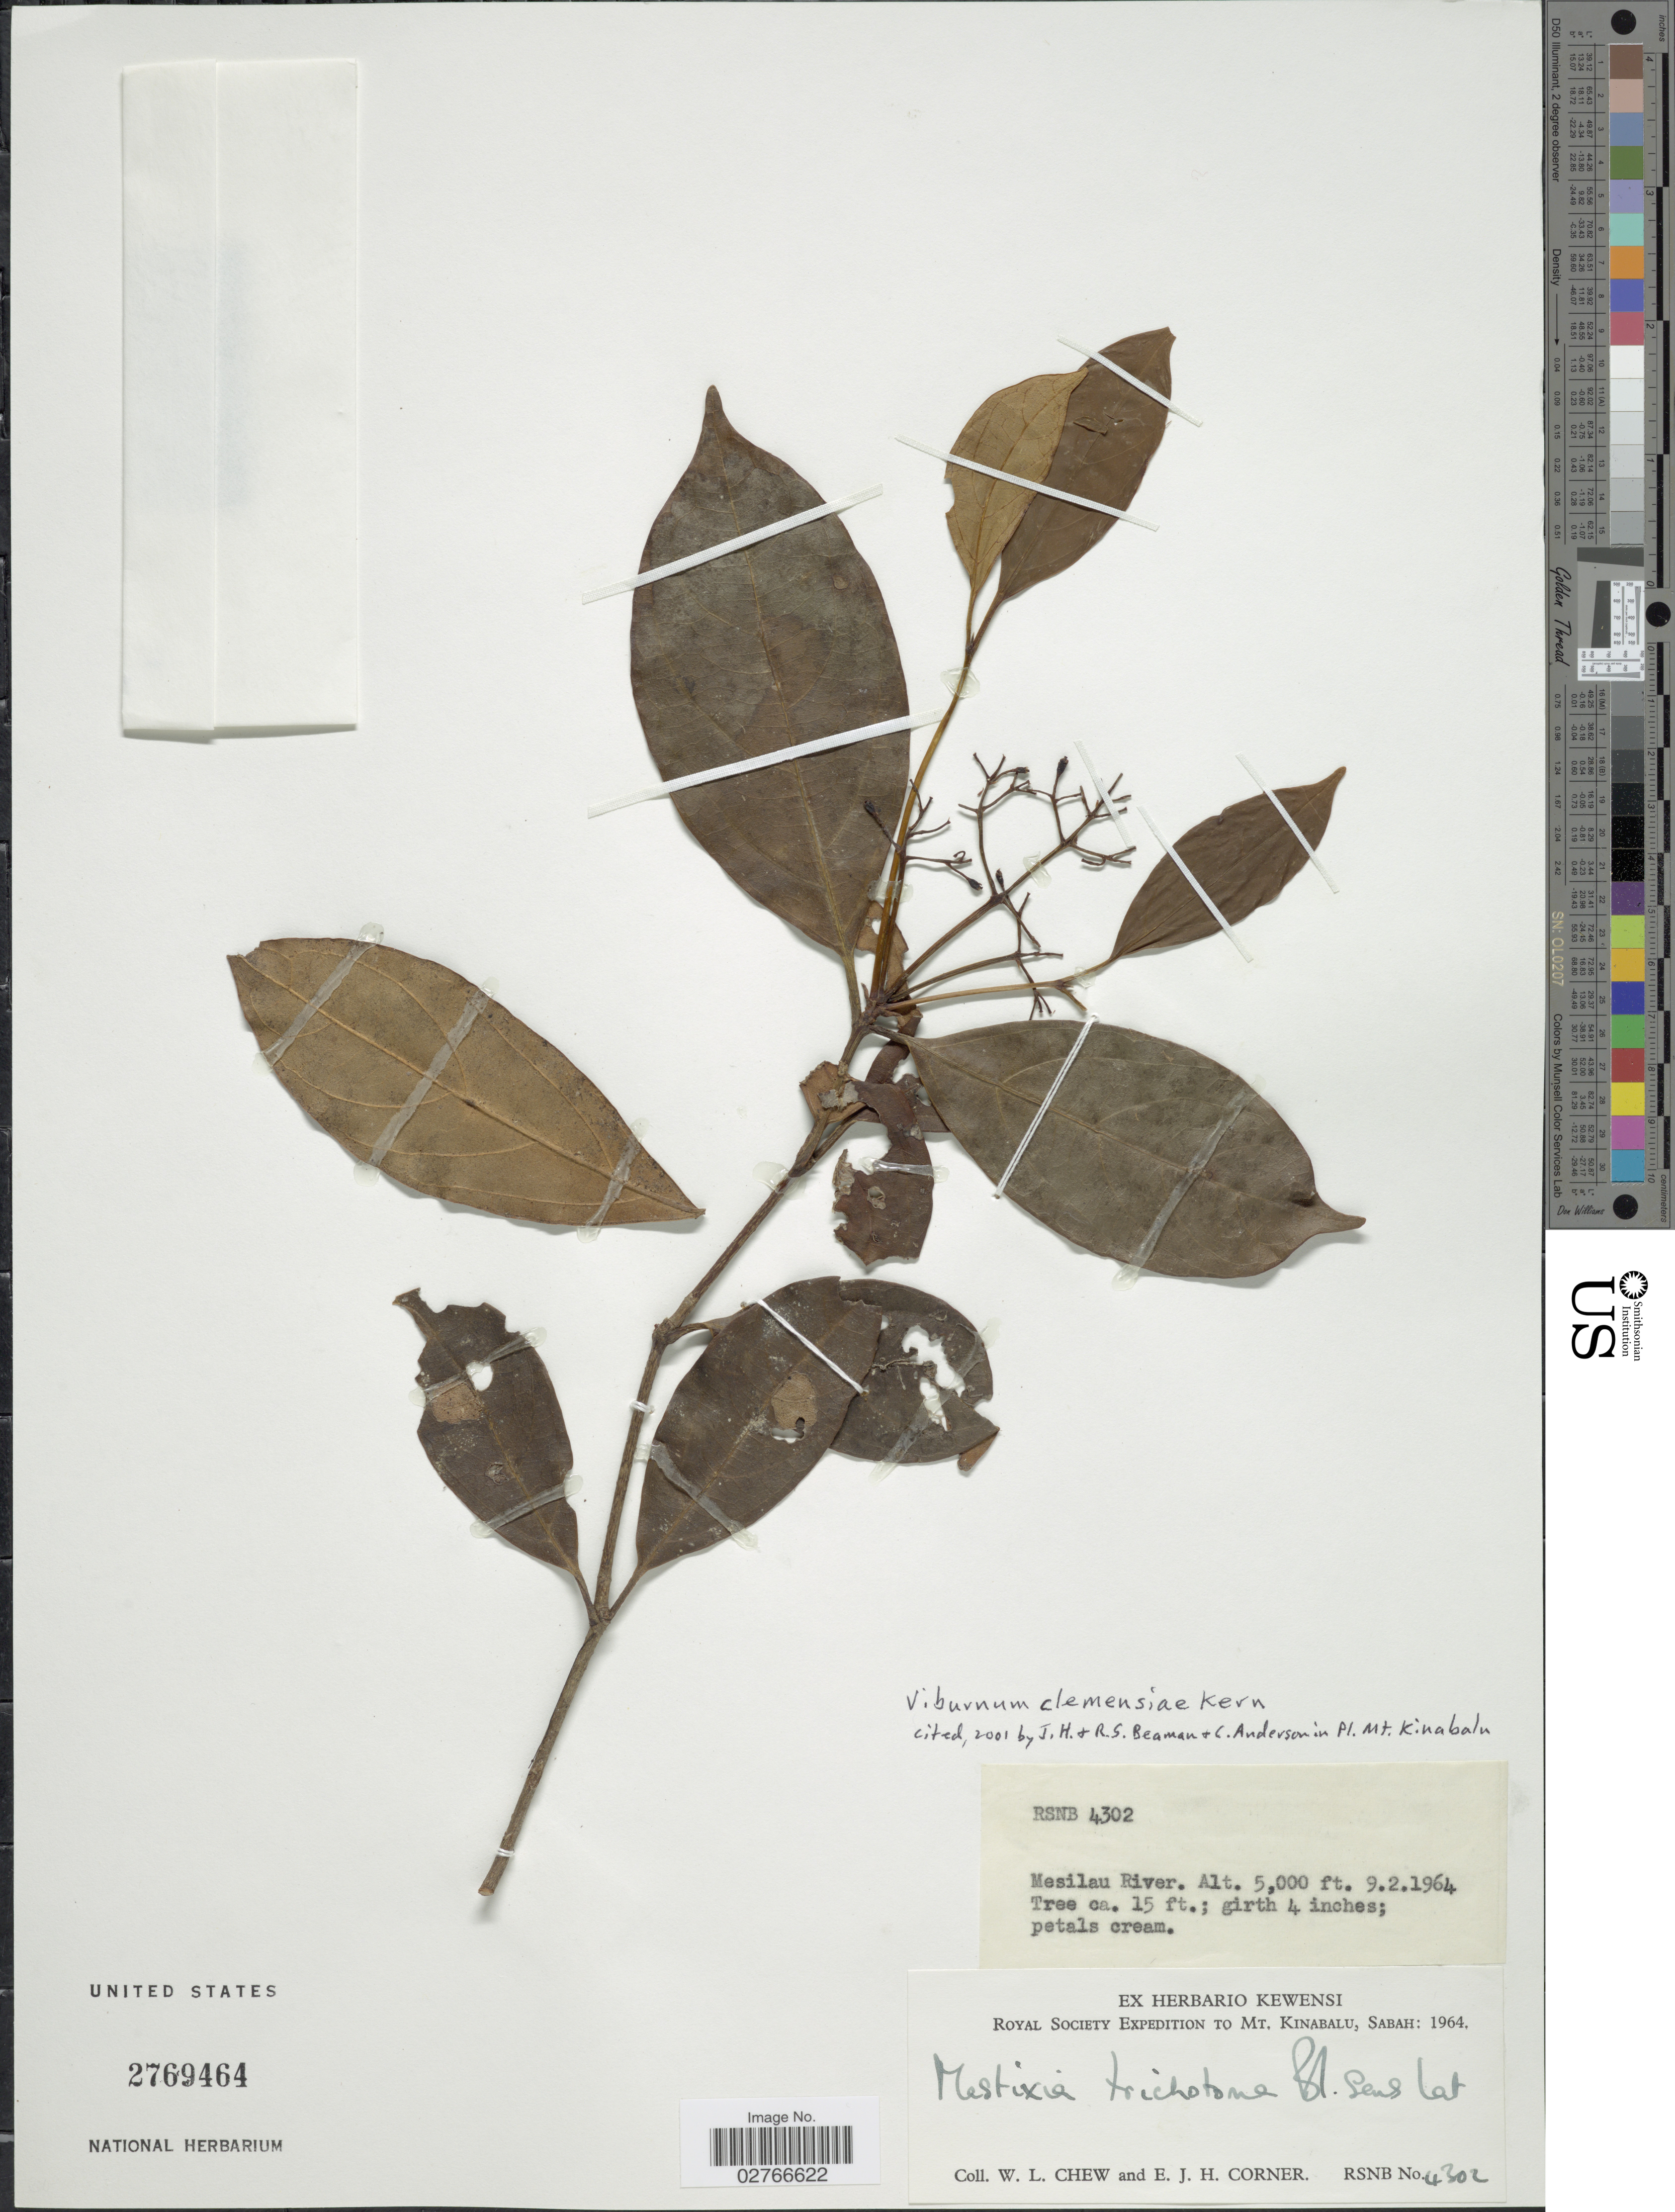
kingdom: Plantae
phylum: Tracheophyta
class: Magnoliopsida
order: Dipsacales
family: Viburnaceae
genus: Viburnum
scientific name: Viburnum clemensae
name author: J. Kern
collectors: W. Chew & E. Corner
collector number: RSNB 4302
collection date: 1964-02-09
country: Malaysia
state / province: Sabah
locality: Mt. Kinabalu, Mesilau River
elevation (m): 1524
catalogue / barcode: US 2769464